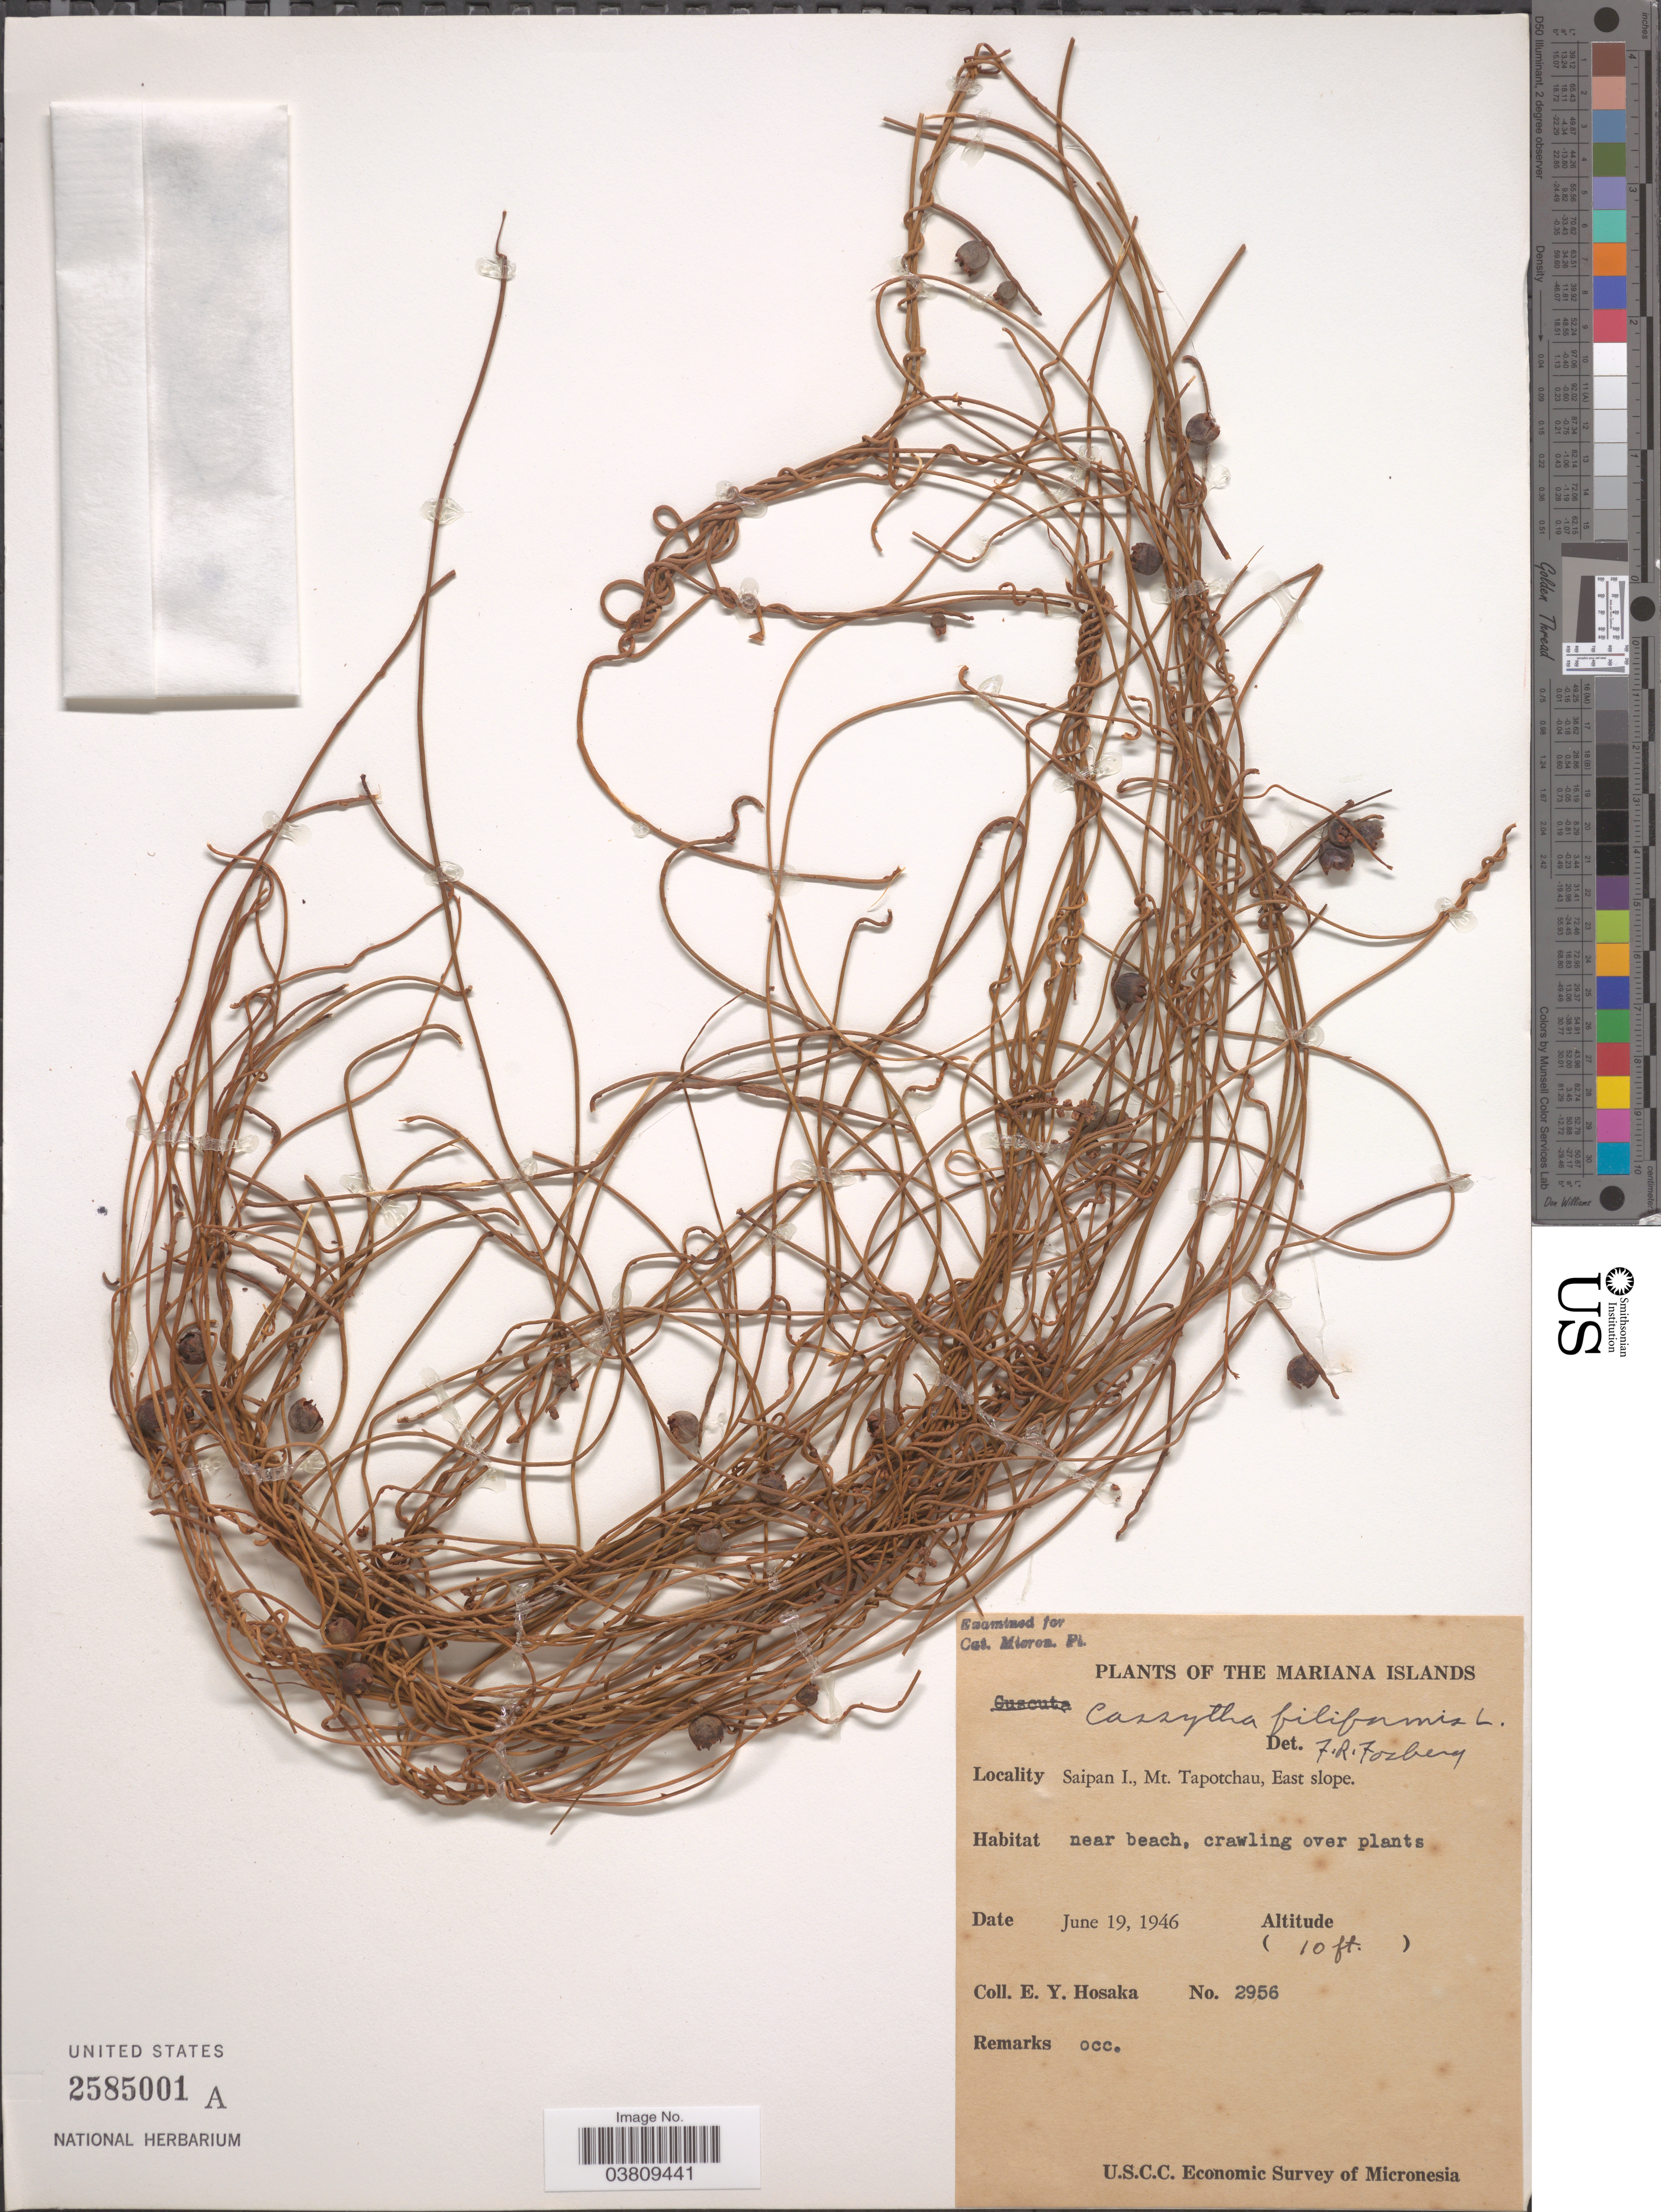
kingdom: Plantae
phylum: Tracheophyta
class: Magnoliopsida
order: Laurales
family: Lauraceae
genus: Cassytha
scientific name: Cassytha filiformis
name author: L.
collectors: E. Y. Hosaka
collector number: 2956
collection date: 1946-06-19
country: Northern Mariana Islands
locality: The Mariana Islands. Saipan I., Mt. Tapotchau, East slope. Near beach.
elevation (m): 3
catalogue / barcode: US 2585001A